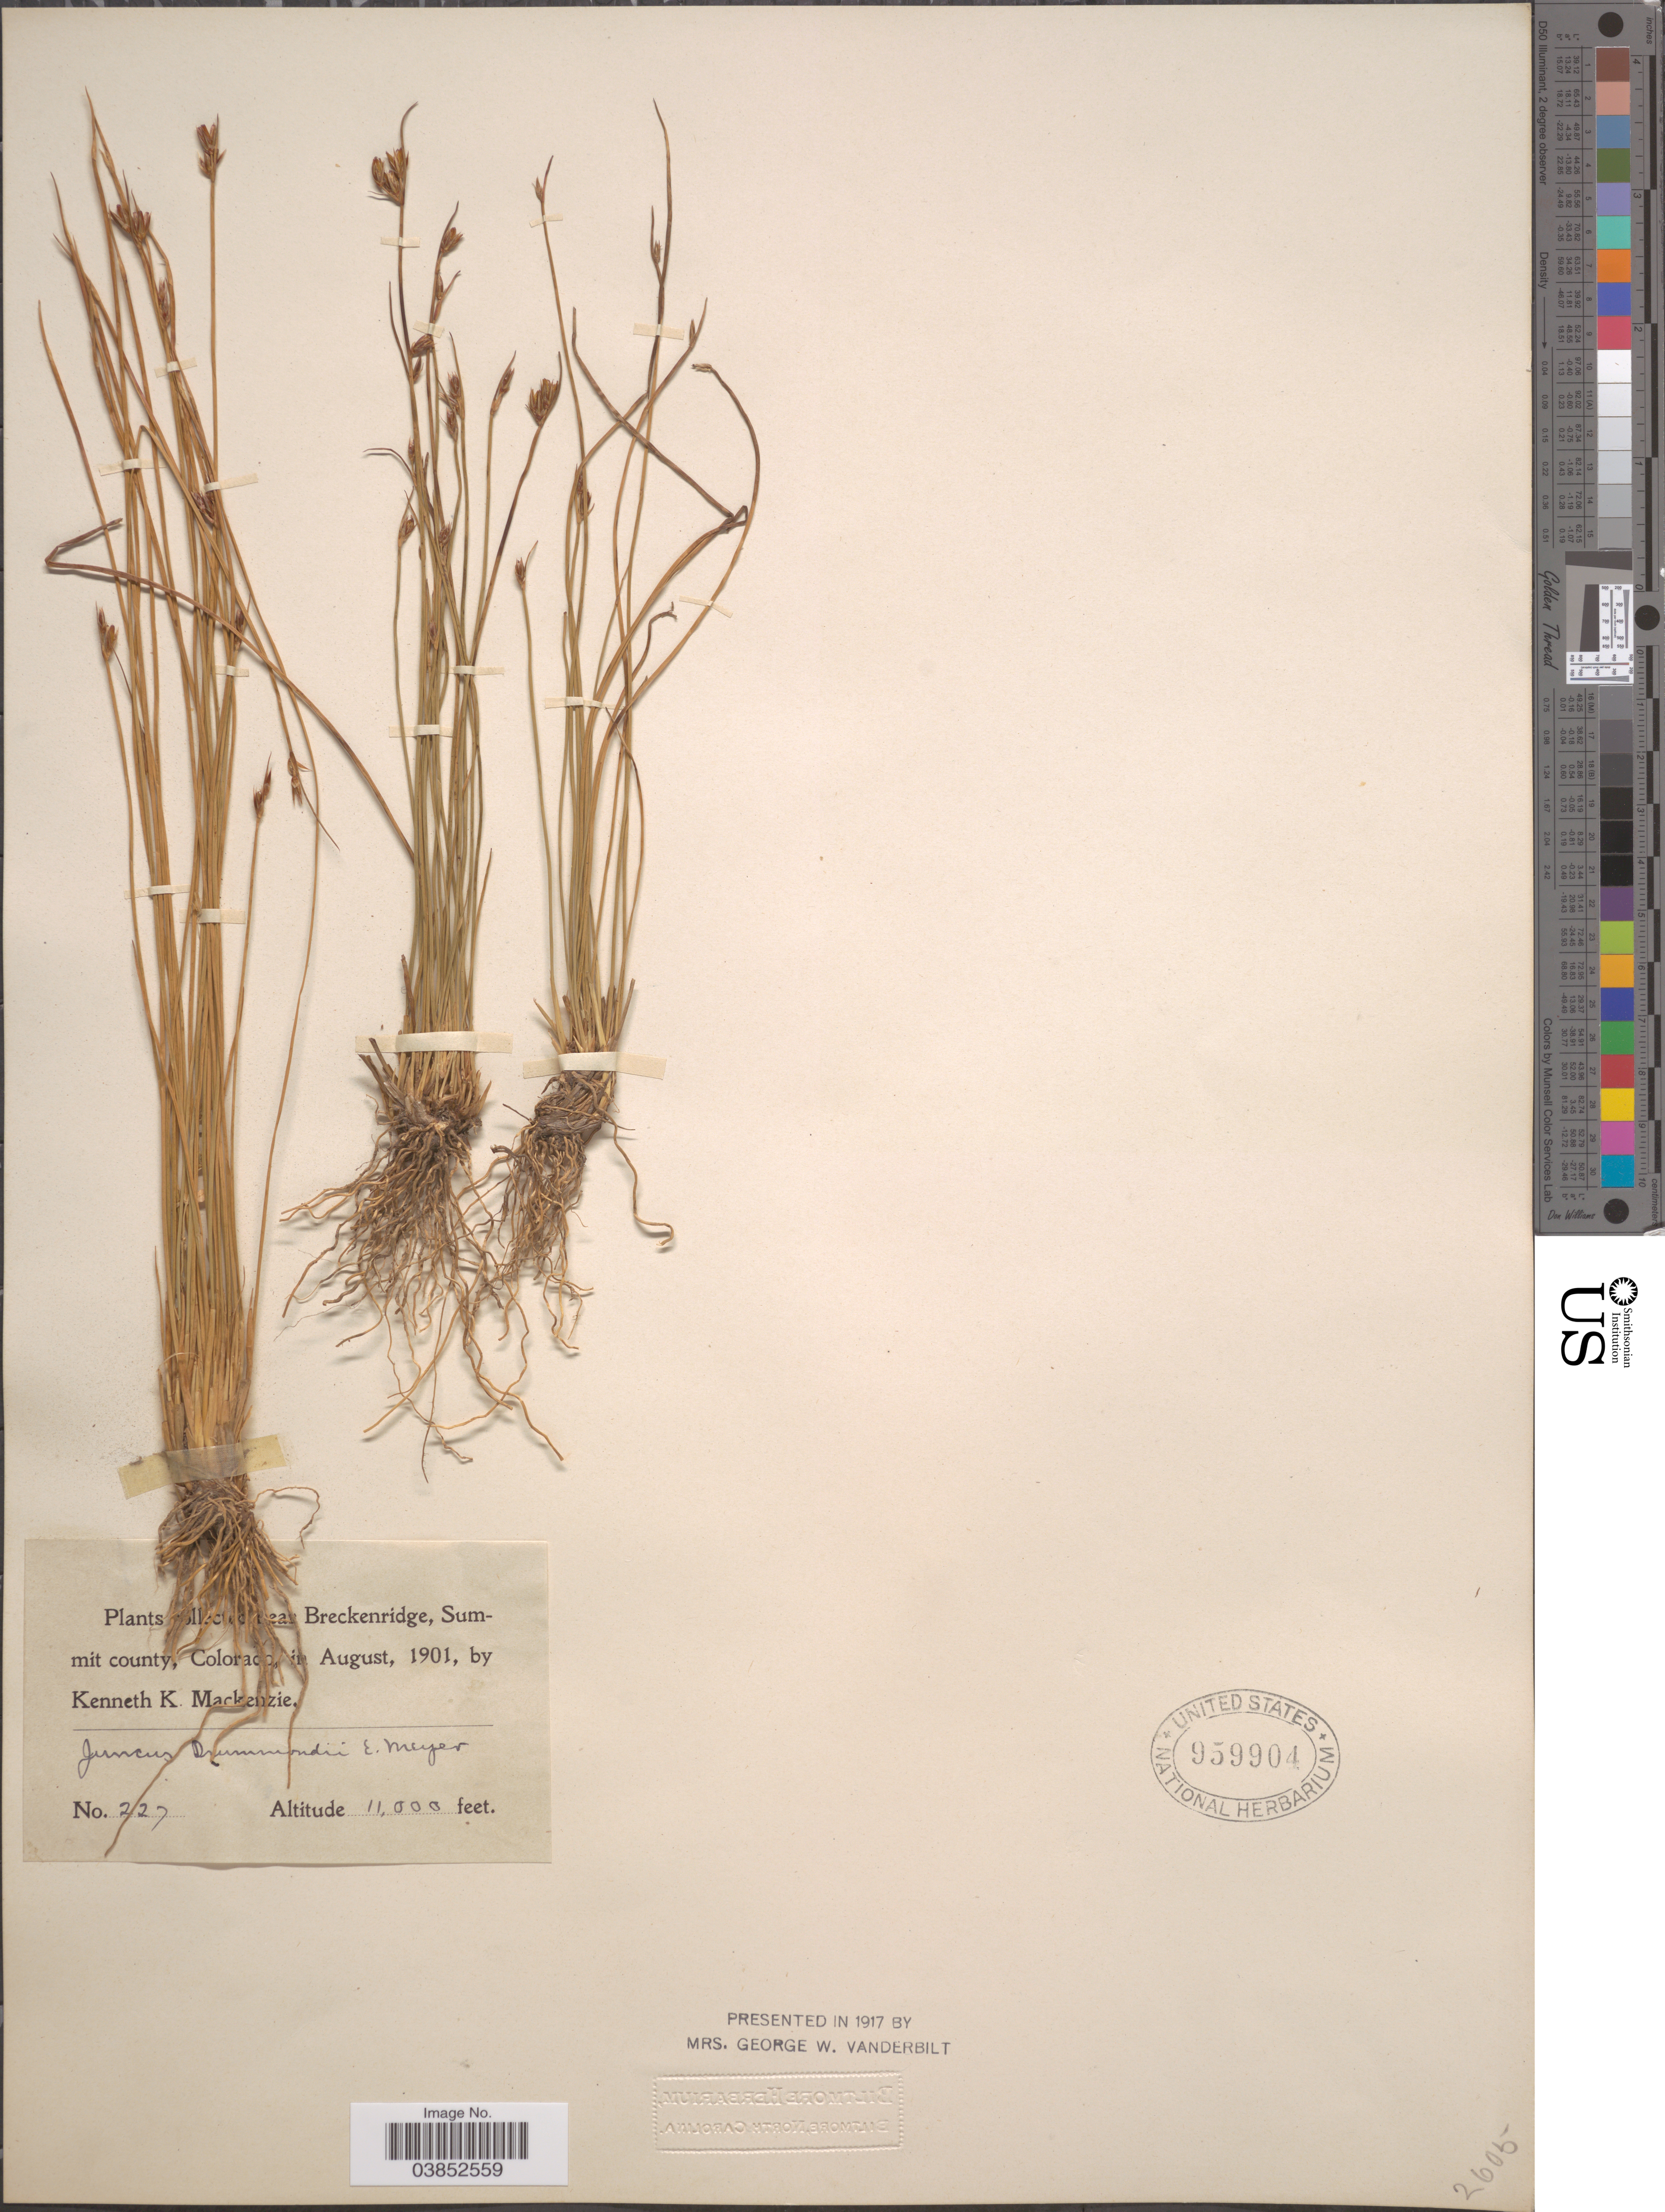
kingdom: Plantae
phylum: Tracheophyta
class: Liliopsida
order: Poales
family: Juncaceae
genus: Juncus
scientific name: Juncus drummondii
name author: E. Mey.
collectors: K. K. Mackenzie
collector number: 227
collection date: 1901-08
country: United States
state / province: Colorado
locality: Near Breckenridge, Summit County.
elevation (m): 3353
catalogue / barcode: US 959904